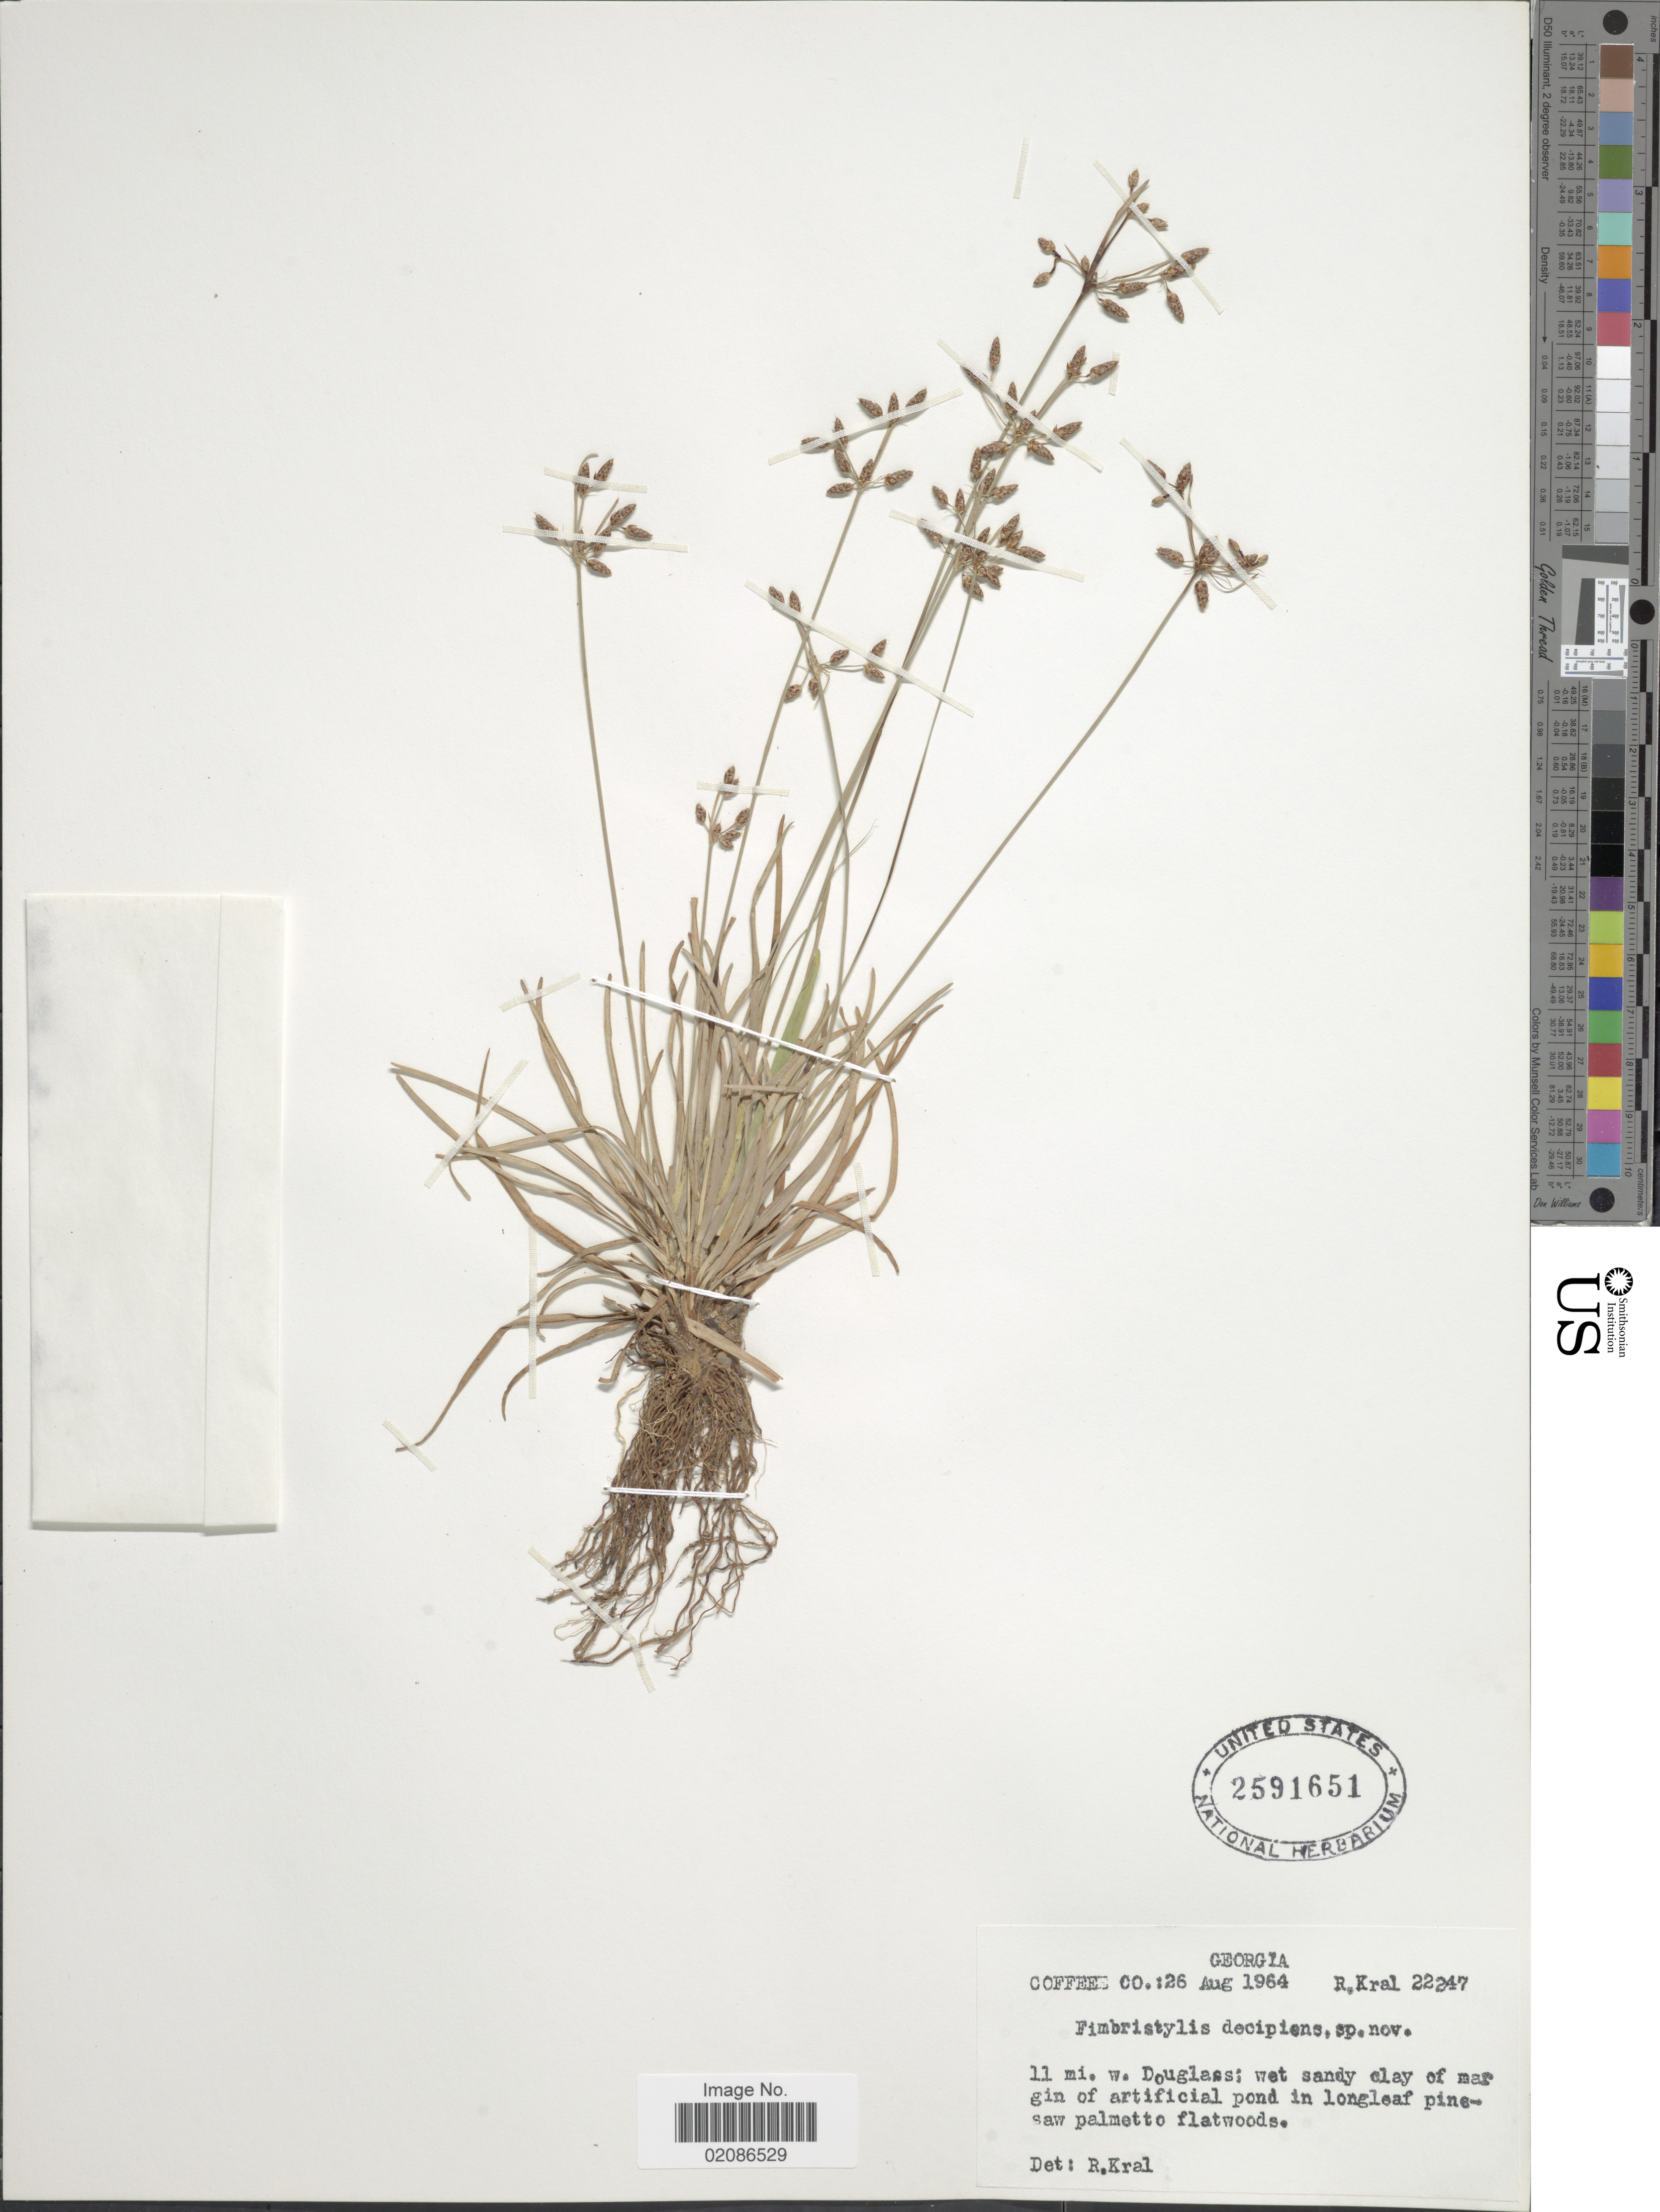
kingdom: Plantae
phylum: Tracheophyta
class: Liliopsida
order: Poales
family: Cyperaceae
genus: Fimbristylis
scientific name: Fimbristylis decipiens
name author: Kral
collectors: R. Kral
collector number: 22247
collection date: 1964-08-26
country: United States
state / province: Georgia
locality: Coffee Co, 11 mi w. Douglas; wet sandy clay of margin of articial pond in longleaf pinesaw palmetto flatwoods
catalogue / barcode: US 2591651